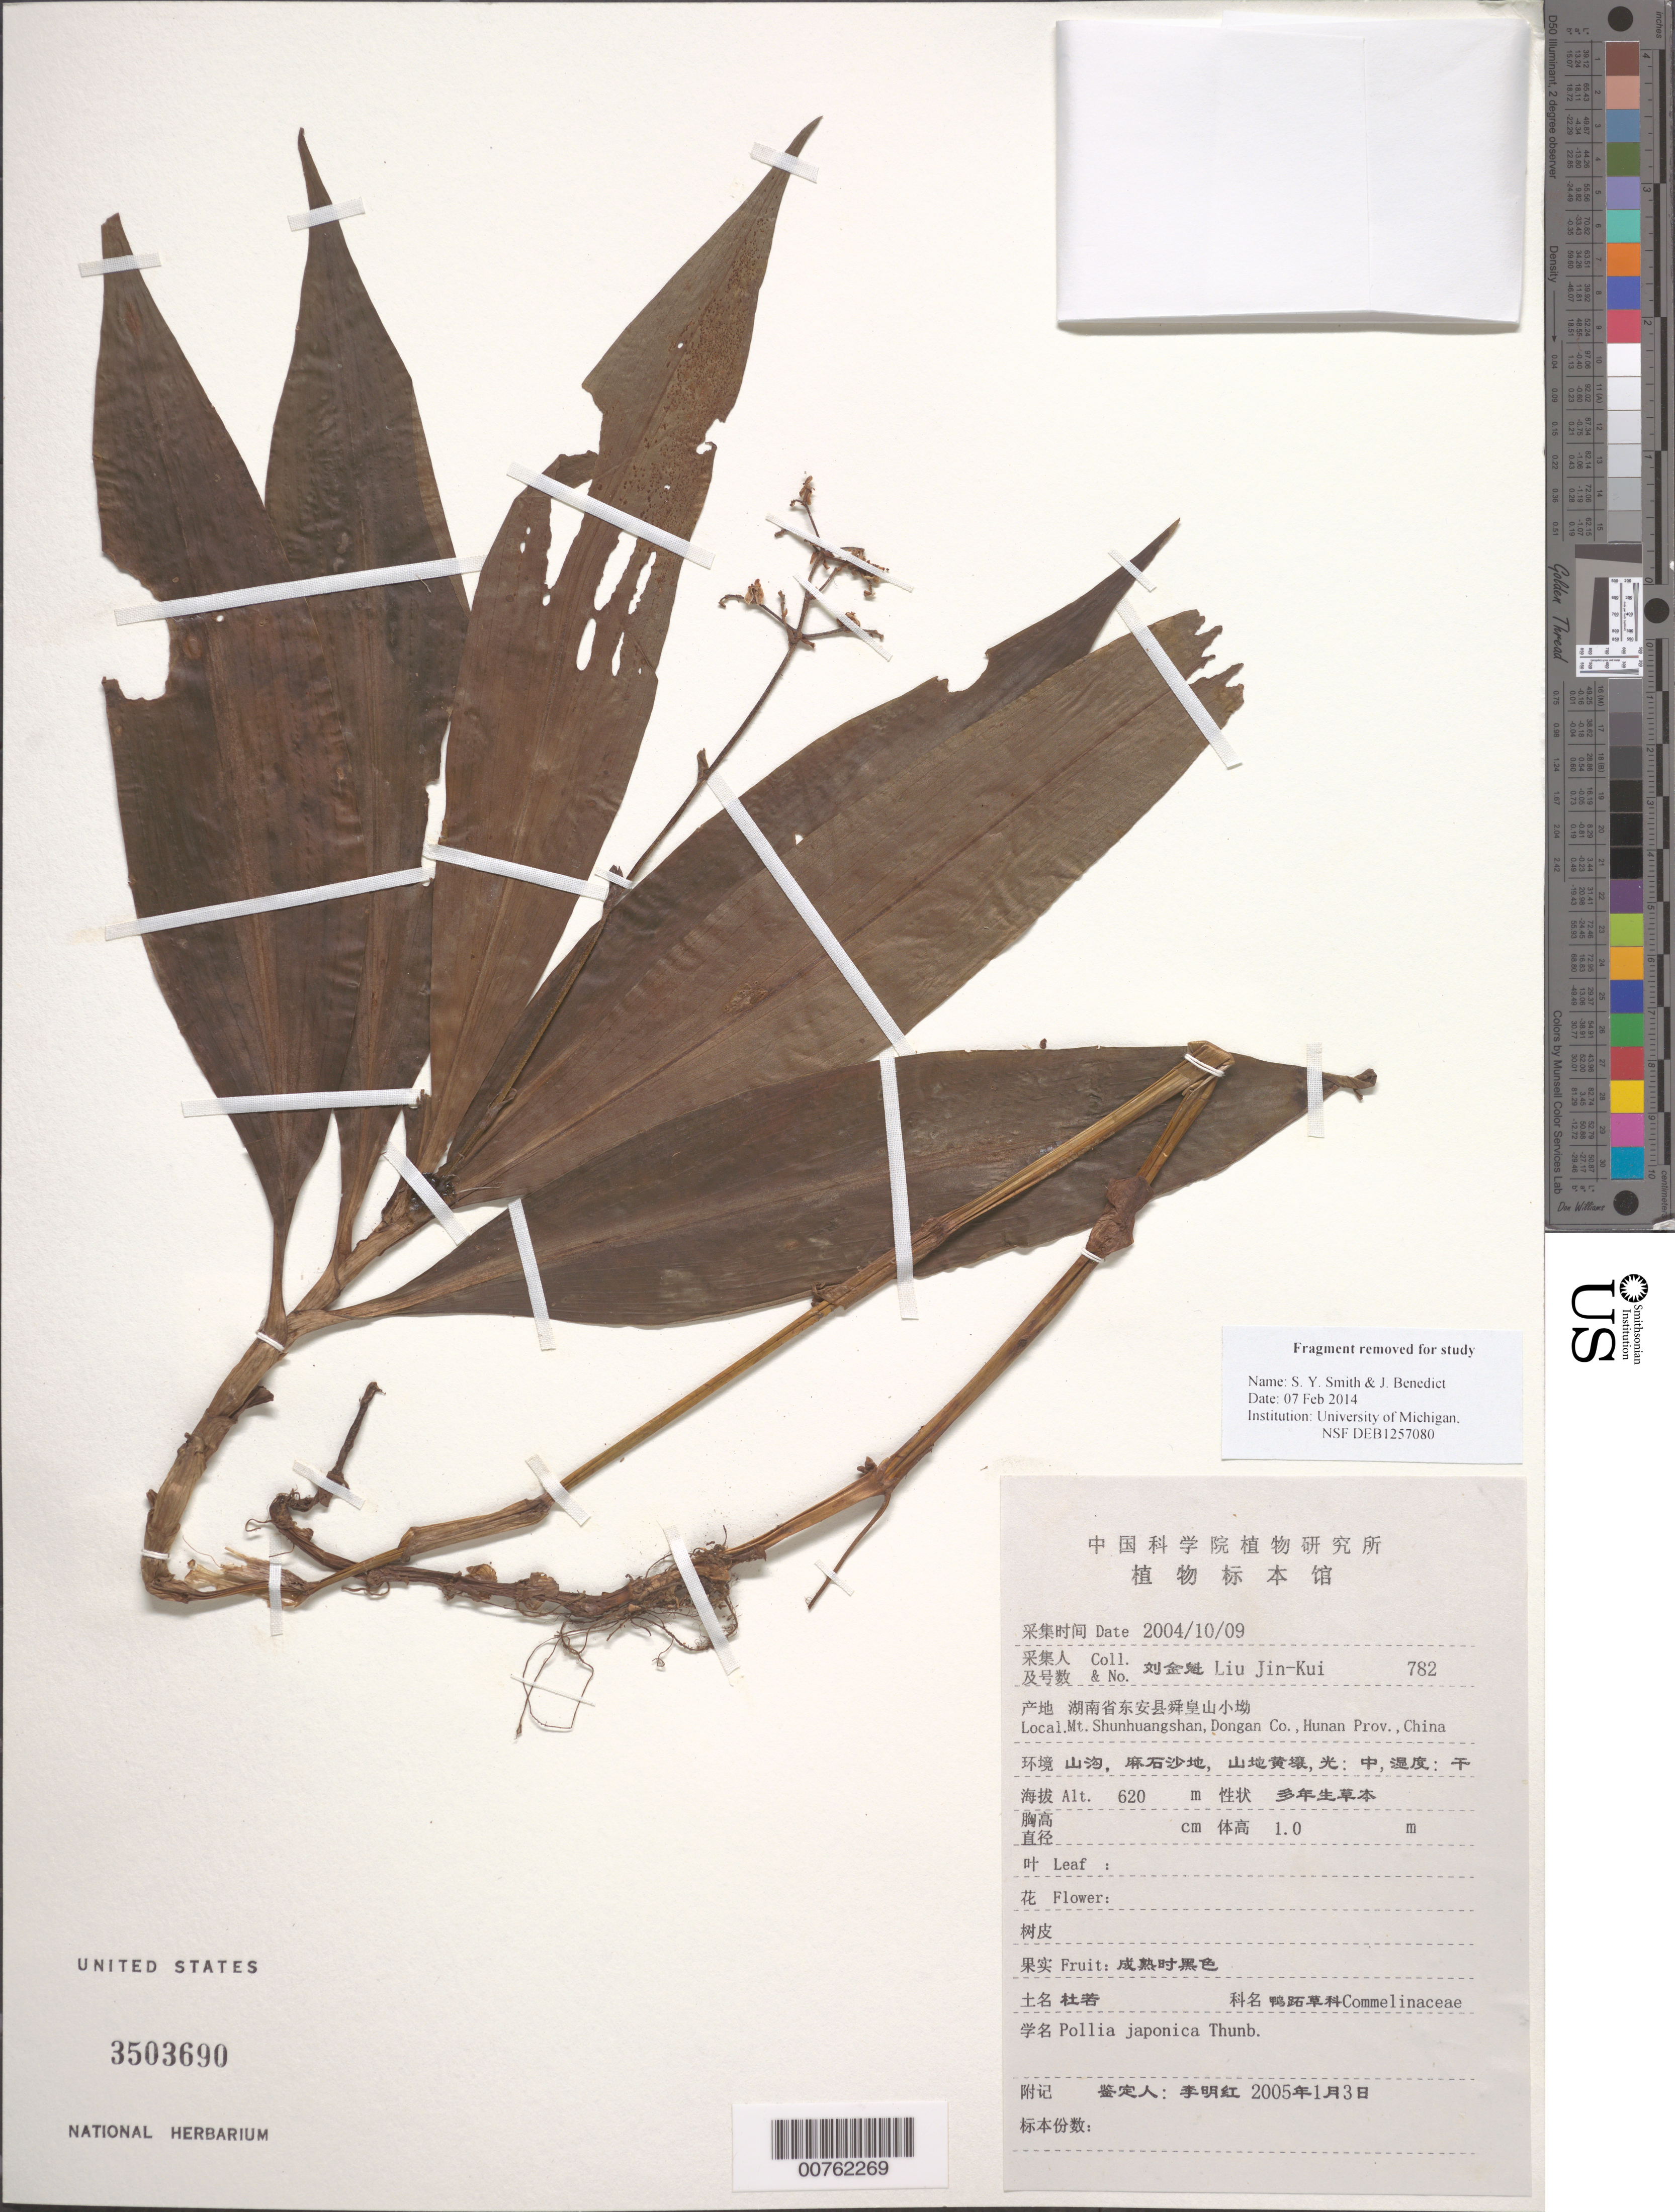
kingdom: Plantae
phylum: Tracheophyta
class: Liliopsida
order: Commelinales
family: Commelinaceae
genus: Pollia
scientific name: Pollia japonica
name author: Thunb.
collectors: L. Jin-Kui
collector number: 782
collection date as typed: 09 Oct 2004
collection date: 2004-10-09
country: China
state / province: Hunan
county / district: Dongan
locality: Mt. Shunhuangshan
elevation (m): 620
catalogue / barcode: US 3503690